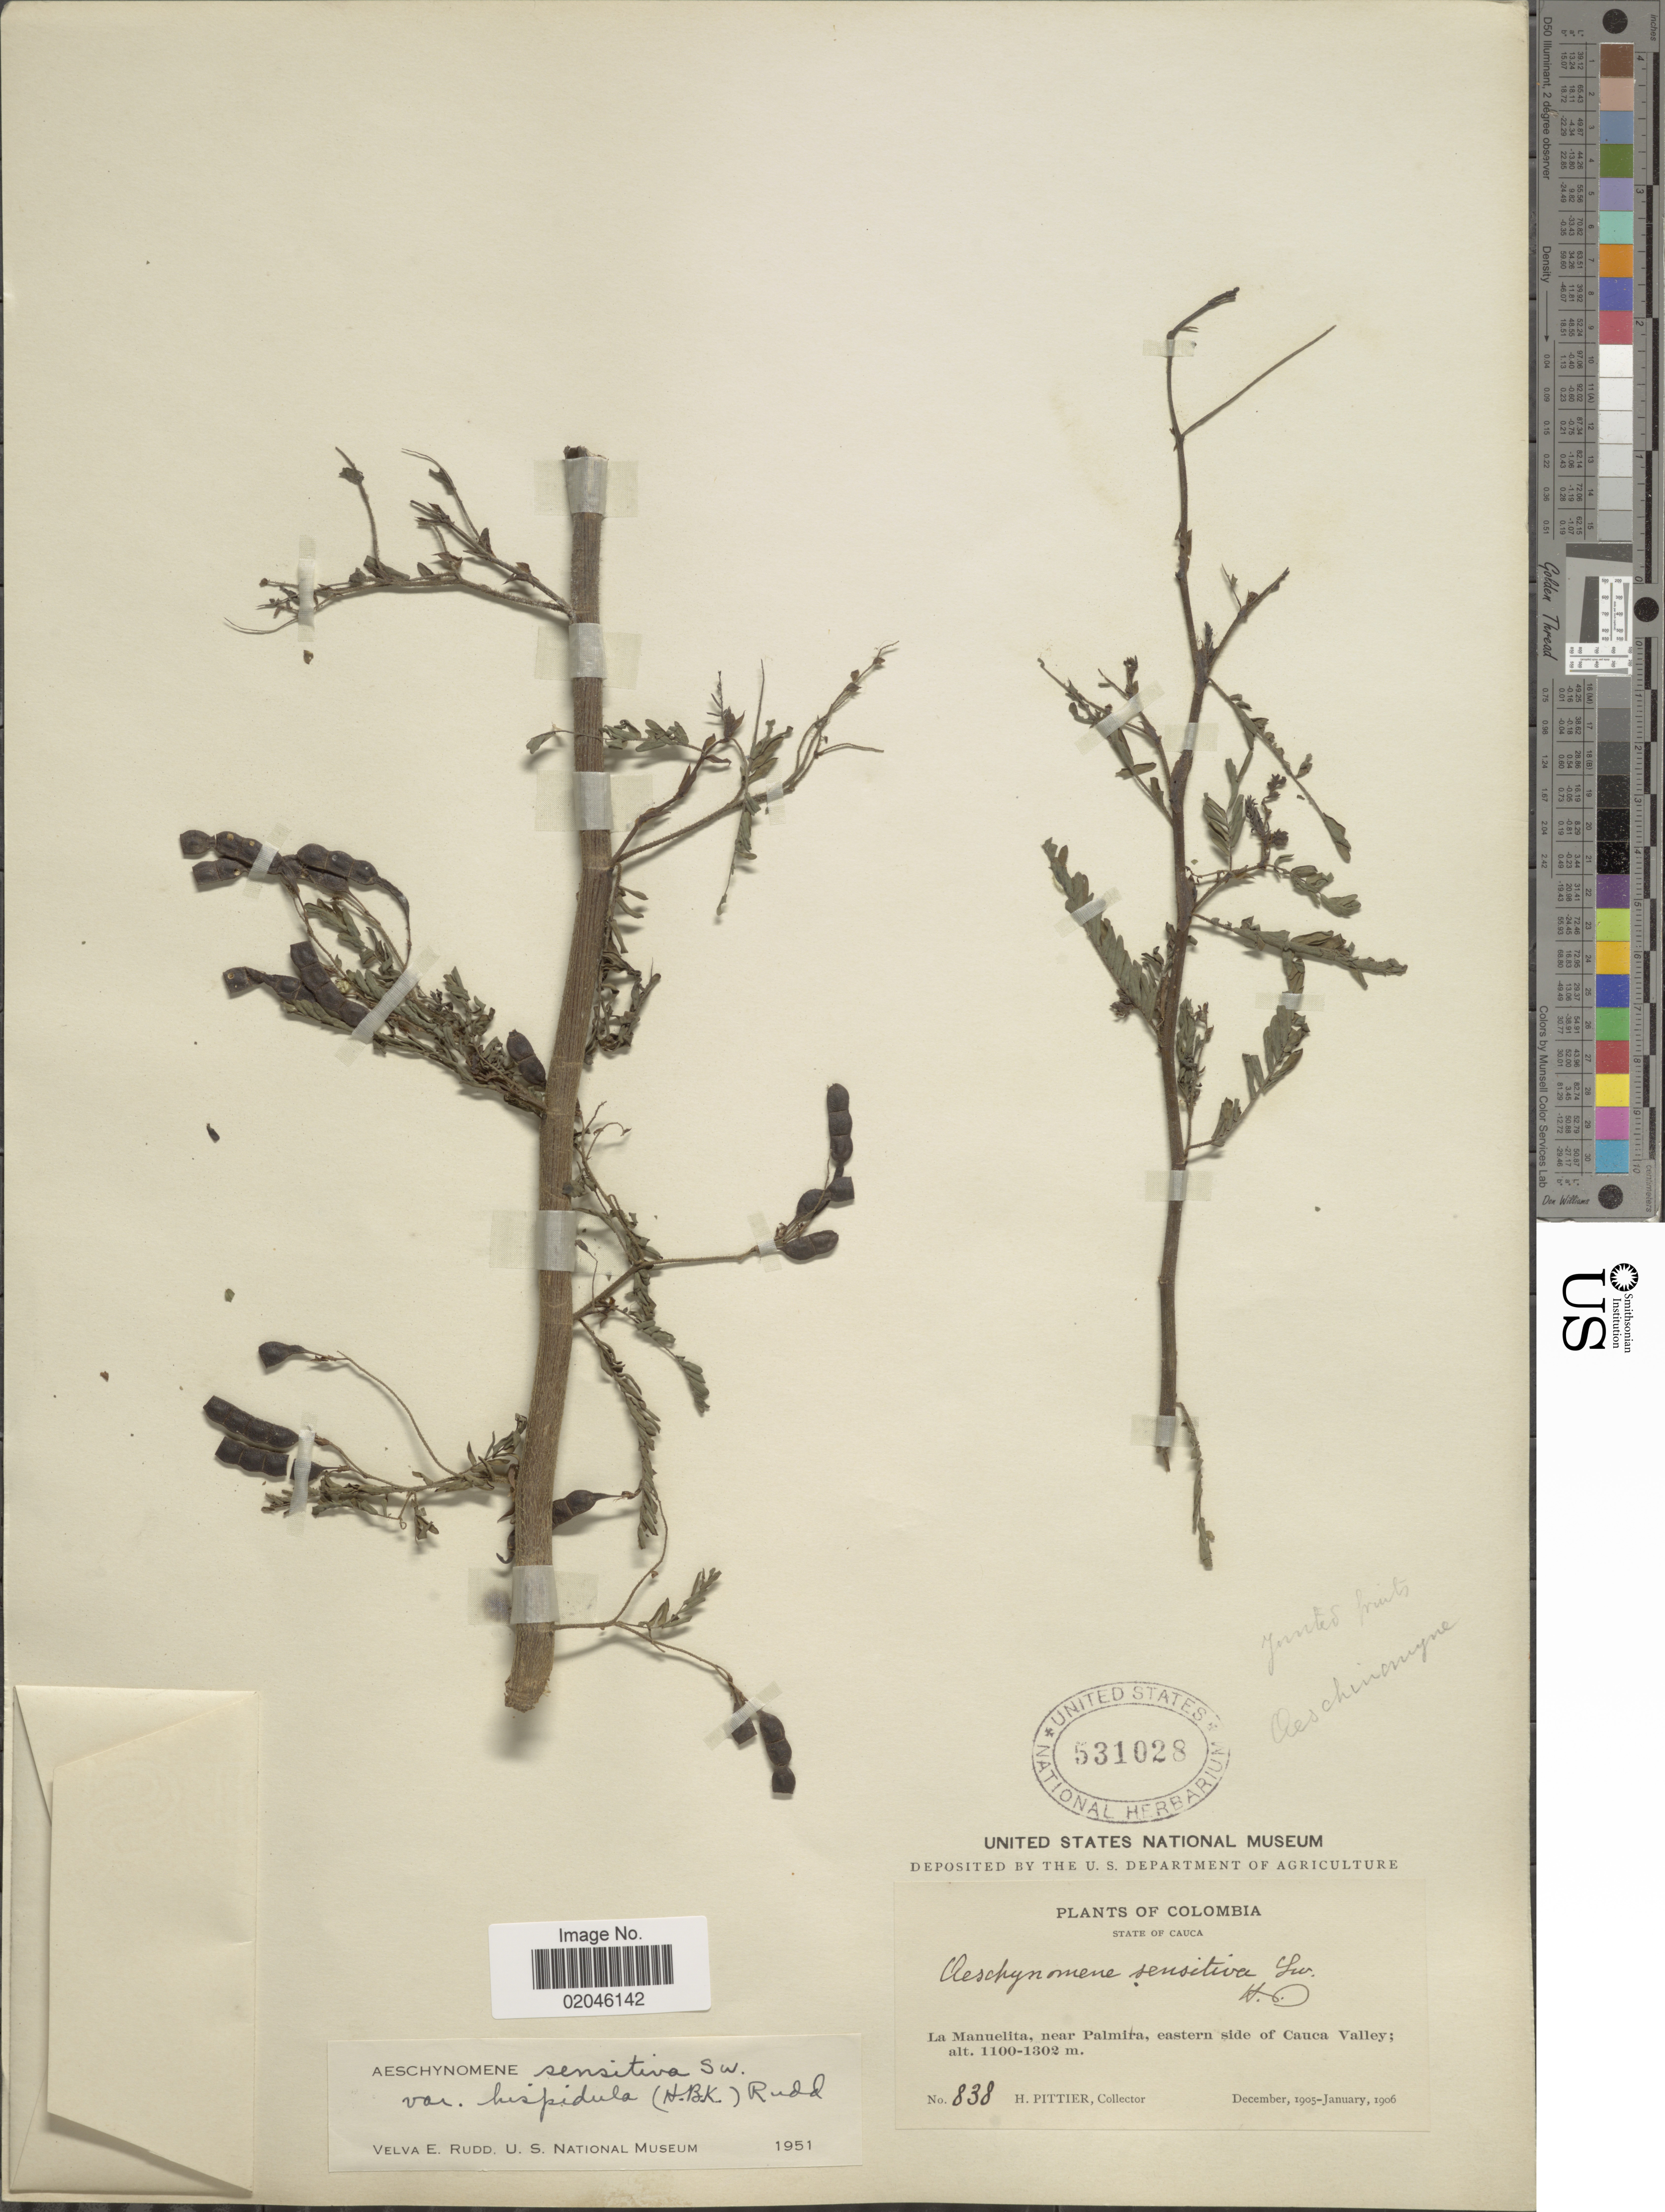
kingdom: Plantae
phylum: Tracheophyta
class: Magnoliopsida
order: Fabales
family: Fabaceae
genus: Aeschynomene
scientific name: Aeschynomene sensitiva var. hispidula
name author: Rudd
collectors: H. F. Pittier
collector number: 838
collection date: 1905-12/1906-01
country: Colombia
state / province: Cauca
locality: La Manuelita, near Palmira, eastern side of Cauca Valley.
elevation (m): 1100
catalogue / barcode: US 531028